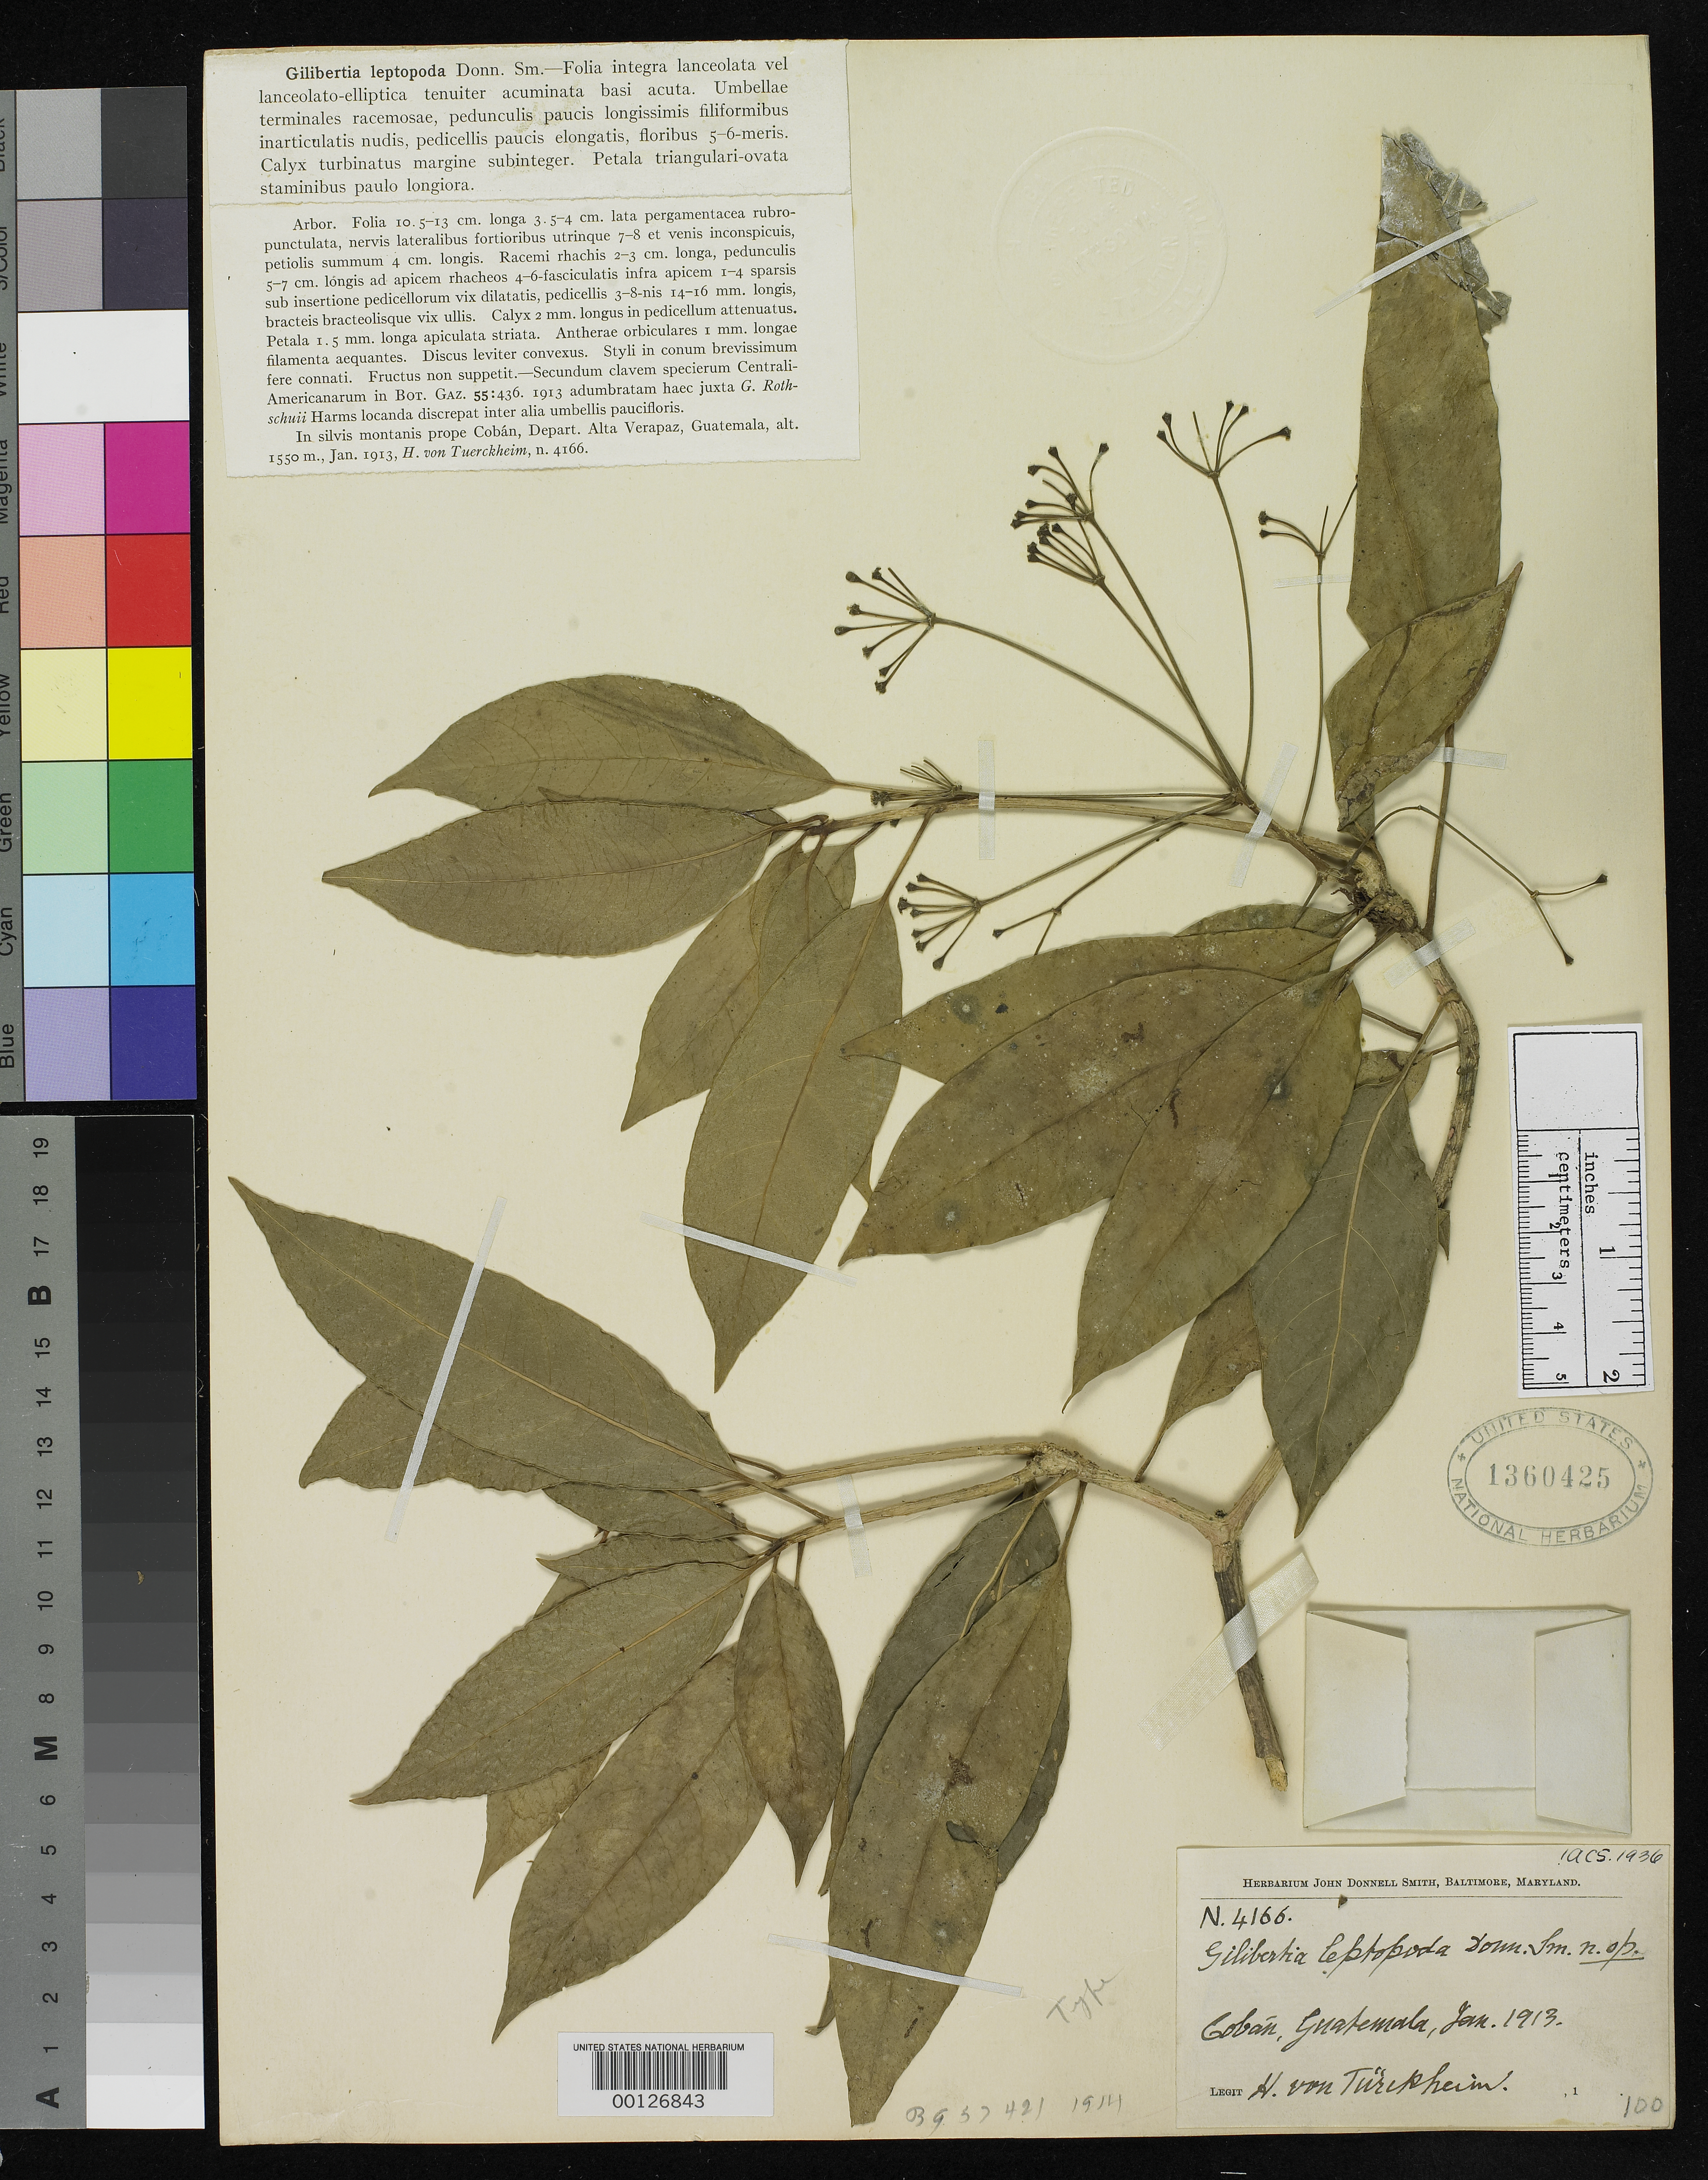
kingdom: Plantae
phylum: Tracheophyta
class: Magnoliopsida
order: Apiales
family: Araliaceae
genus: Gilibertia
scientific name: Gilibertia leptopoda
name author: Donn. Sm.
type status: Type Collection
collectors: H. von Türckheim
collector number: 4166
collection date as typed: Jan 1913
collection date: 1913-01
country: Guatemala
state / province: Alta Verapaz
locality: Cobán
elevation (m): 1555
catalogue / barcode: US 1360425